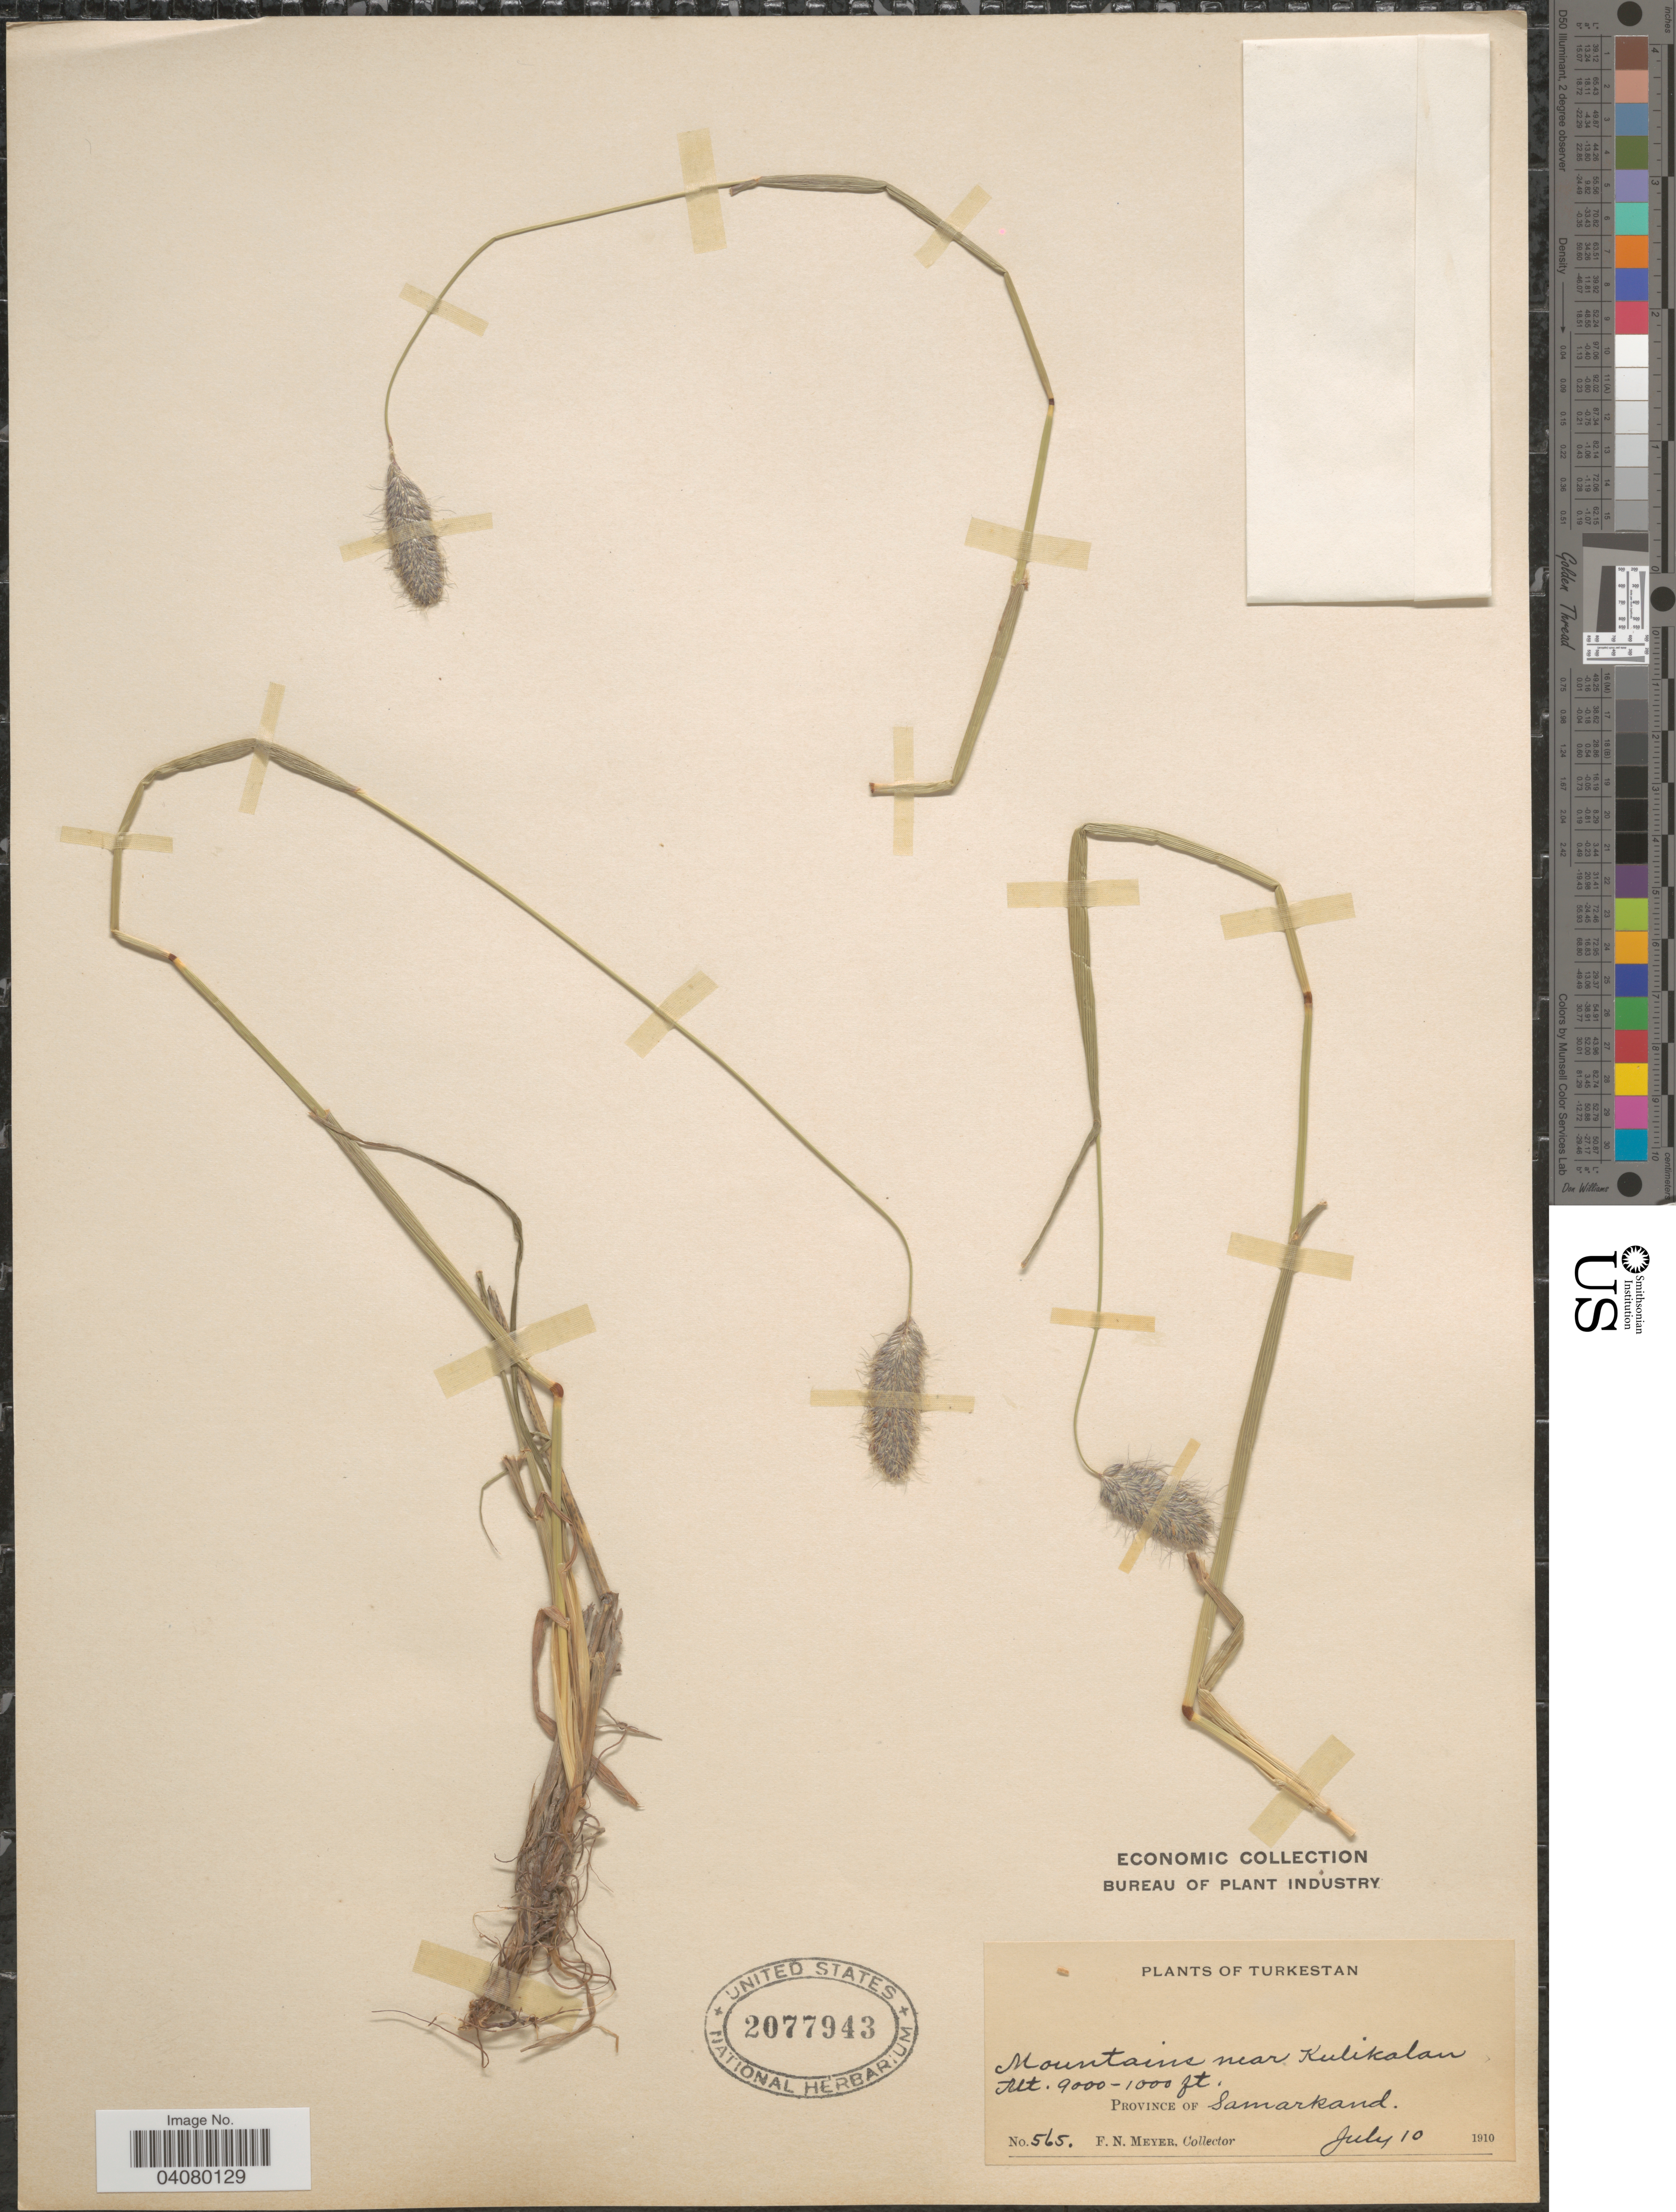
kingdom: Plantae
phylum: Tracheophyta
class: Liliopsida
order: Poales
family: Poaceae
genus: Alopecurus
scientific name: Alopecurus sp.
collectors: F. N. Meyer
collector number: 565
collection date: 1910-07-10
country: Uzbekistan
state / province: Samarqand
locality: Turkestan. Mountains near Kulikalan Mt. Province of Samarkand.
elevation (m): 305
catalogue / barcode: US 2077943